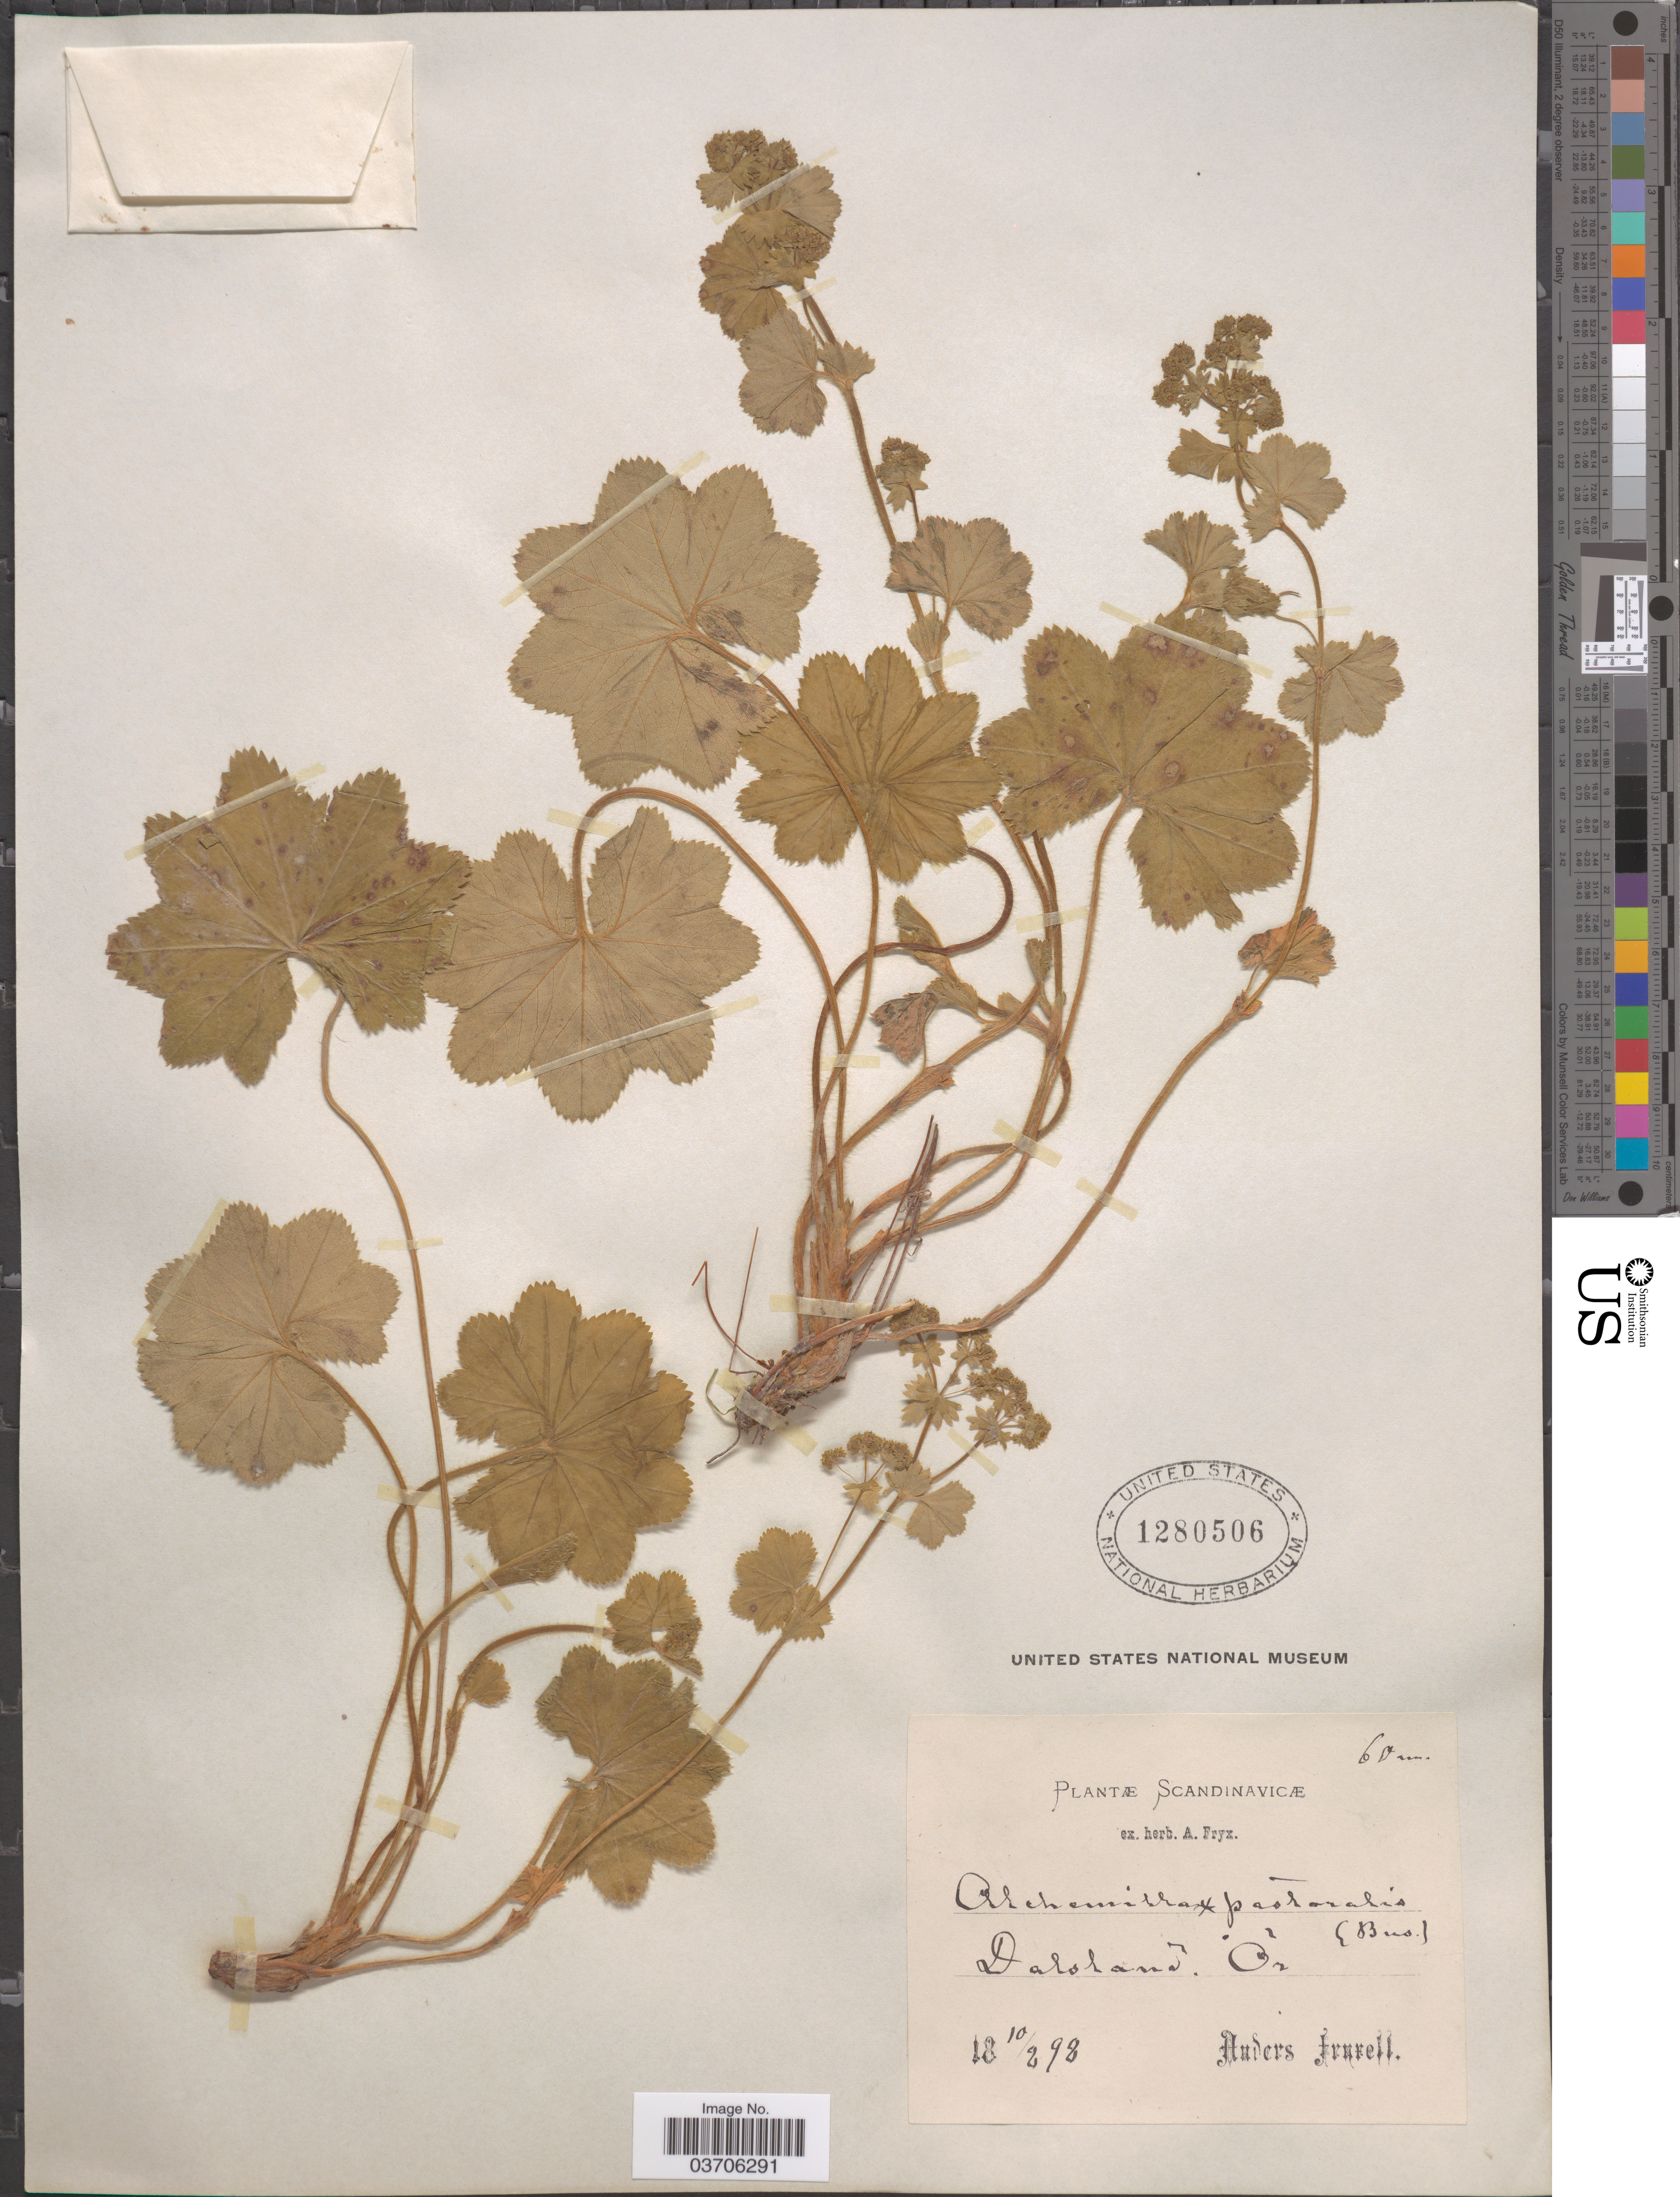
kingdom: Plantae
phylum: Tracheophyta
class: Magnoliopsida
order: Rosales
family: Rosaceae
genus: Alchemilla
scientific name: Alchemilla pastoralis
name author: Buser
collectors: A. Frurell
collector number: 60*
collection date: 1892-02-10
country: Sweden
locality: Scandinavice. Dalsland.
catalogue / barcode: US 1280506